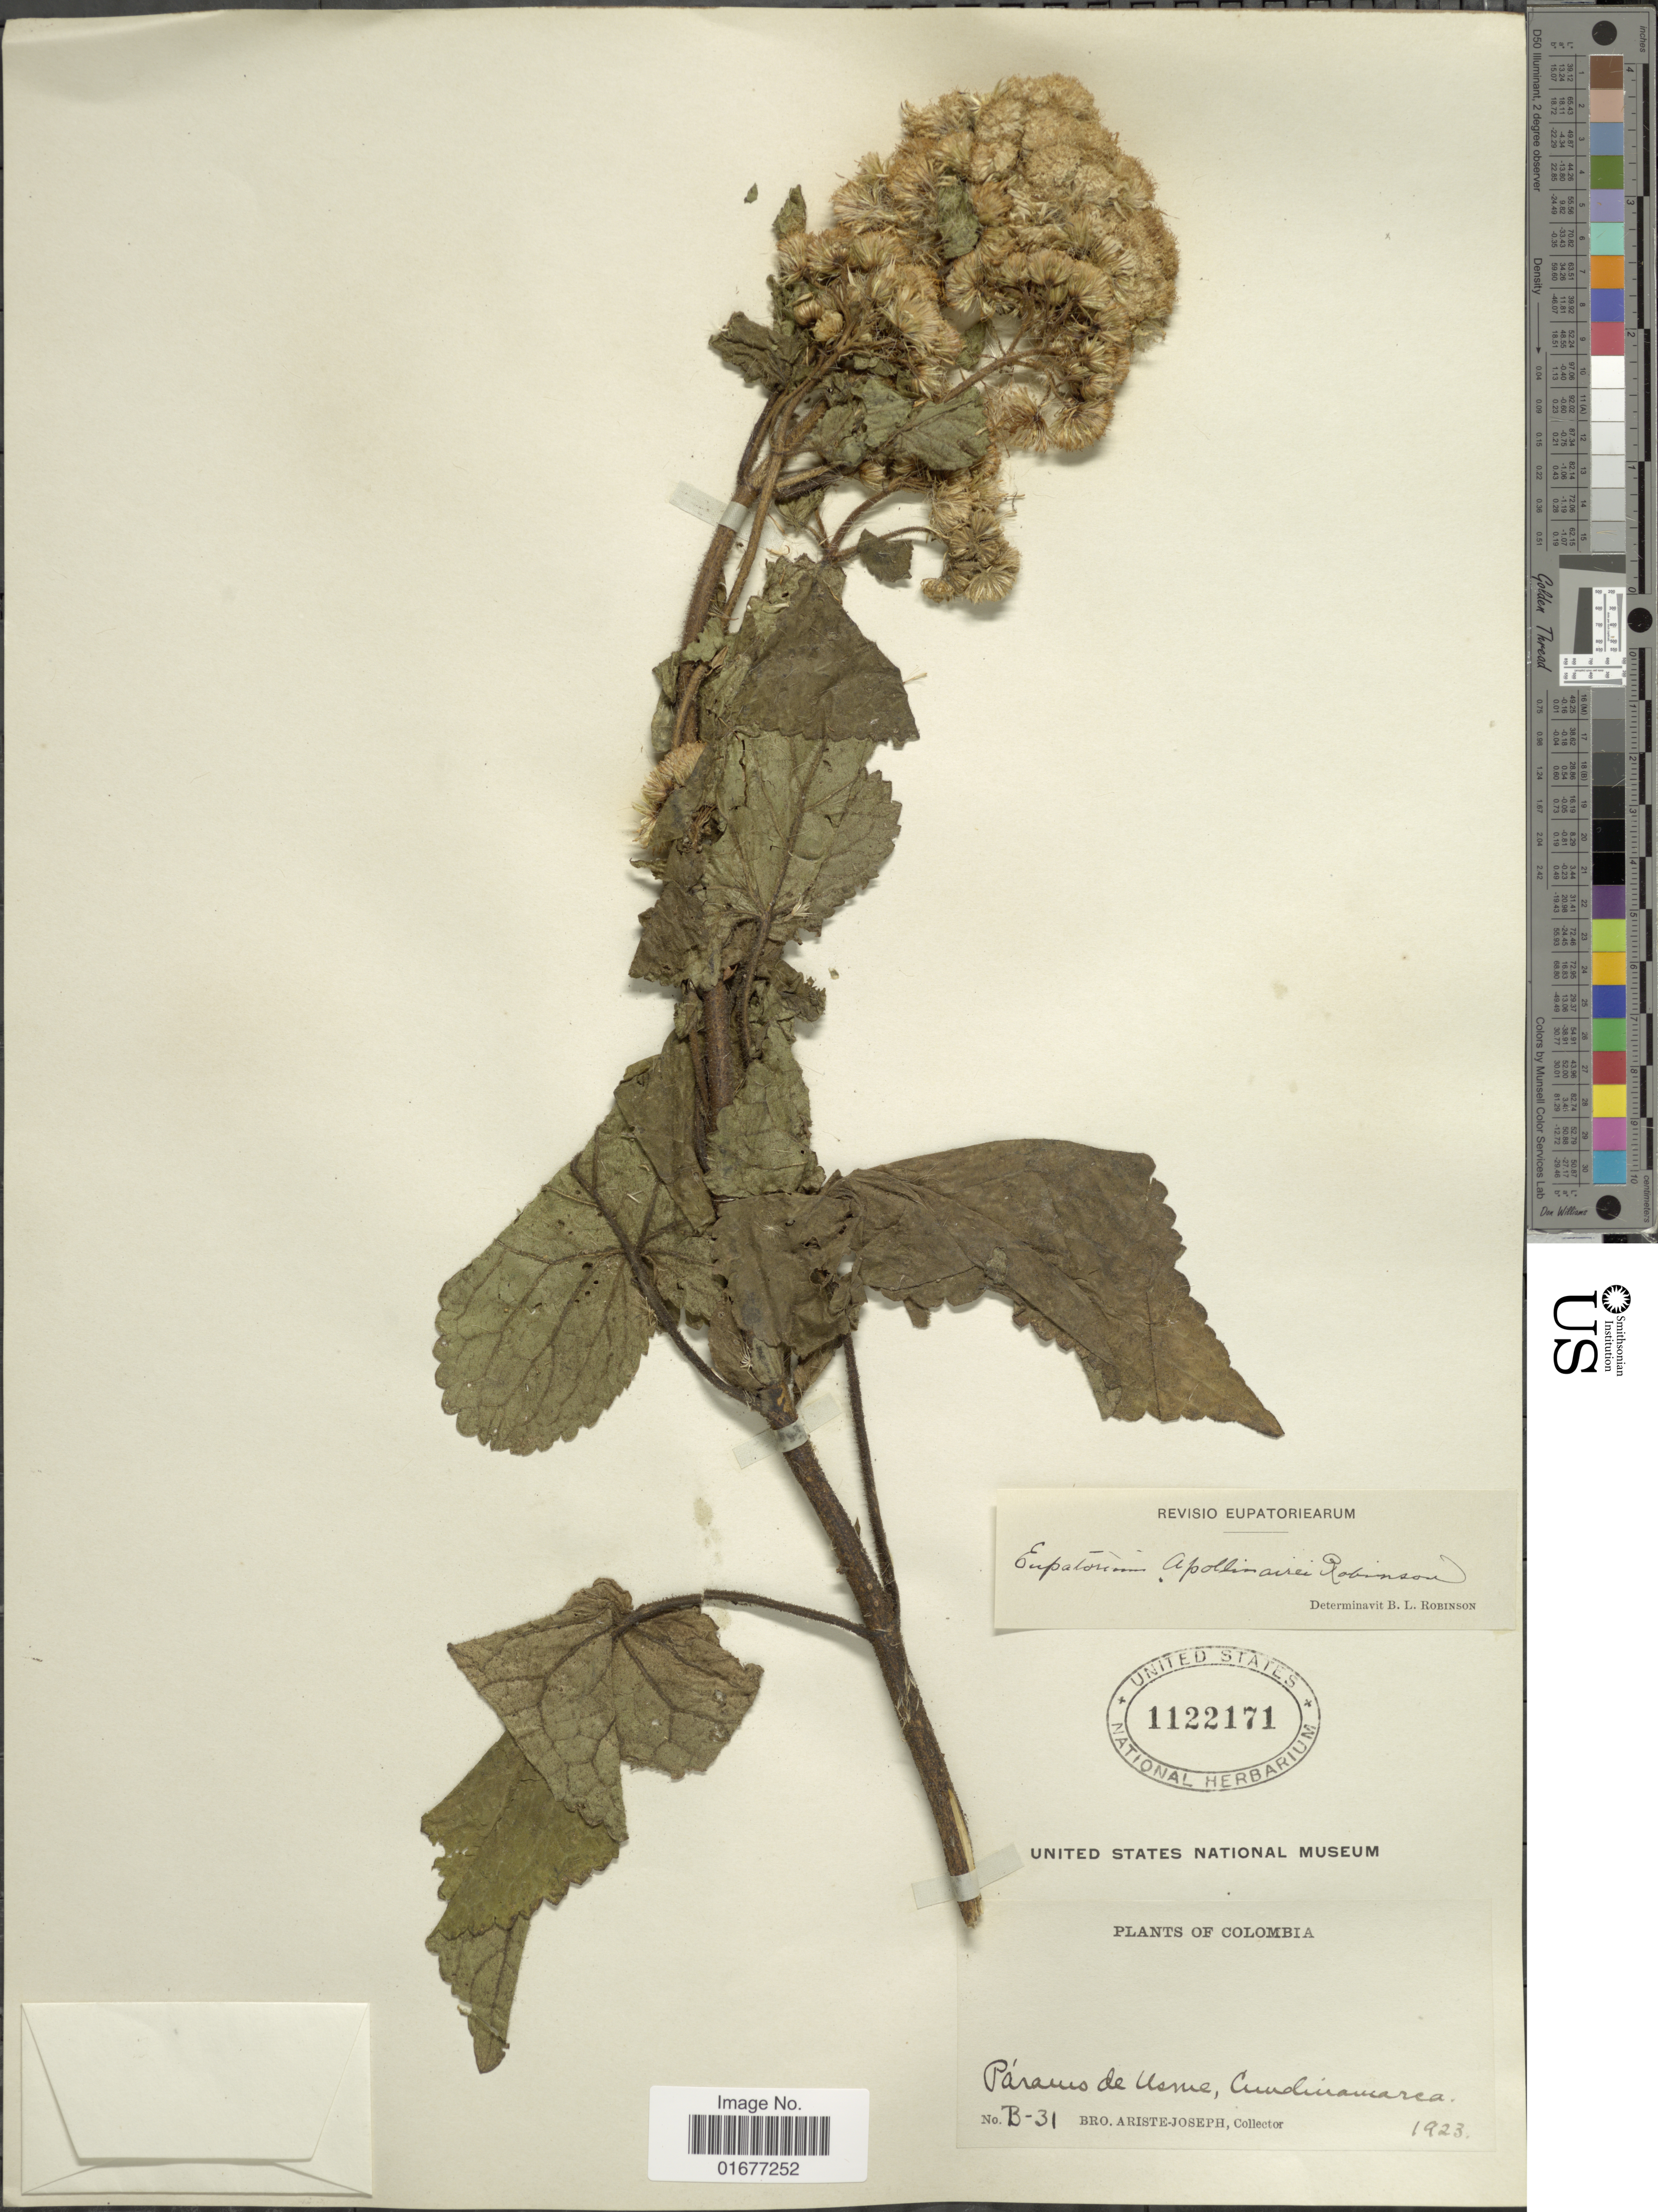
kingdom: Plantae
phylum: Tracheophyta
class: Magnoliopsida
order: Asterales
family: Asteraceae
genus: Ageratina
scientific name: Ageratina apollinairei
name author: (B.L. Rob.) R.M. King & H. Rob.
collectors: Bro. Ariste-Joseph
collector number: B-31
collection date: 1923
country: Colombia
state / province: Cundinamarca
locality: Paramo de Usme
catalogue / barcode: US 1122171